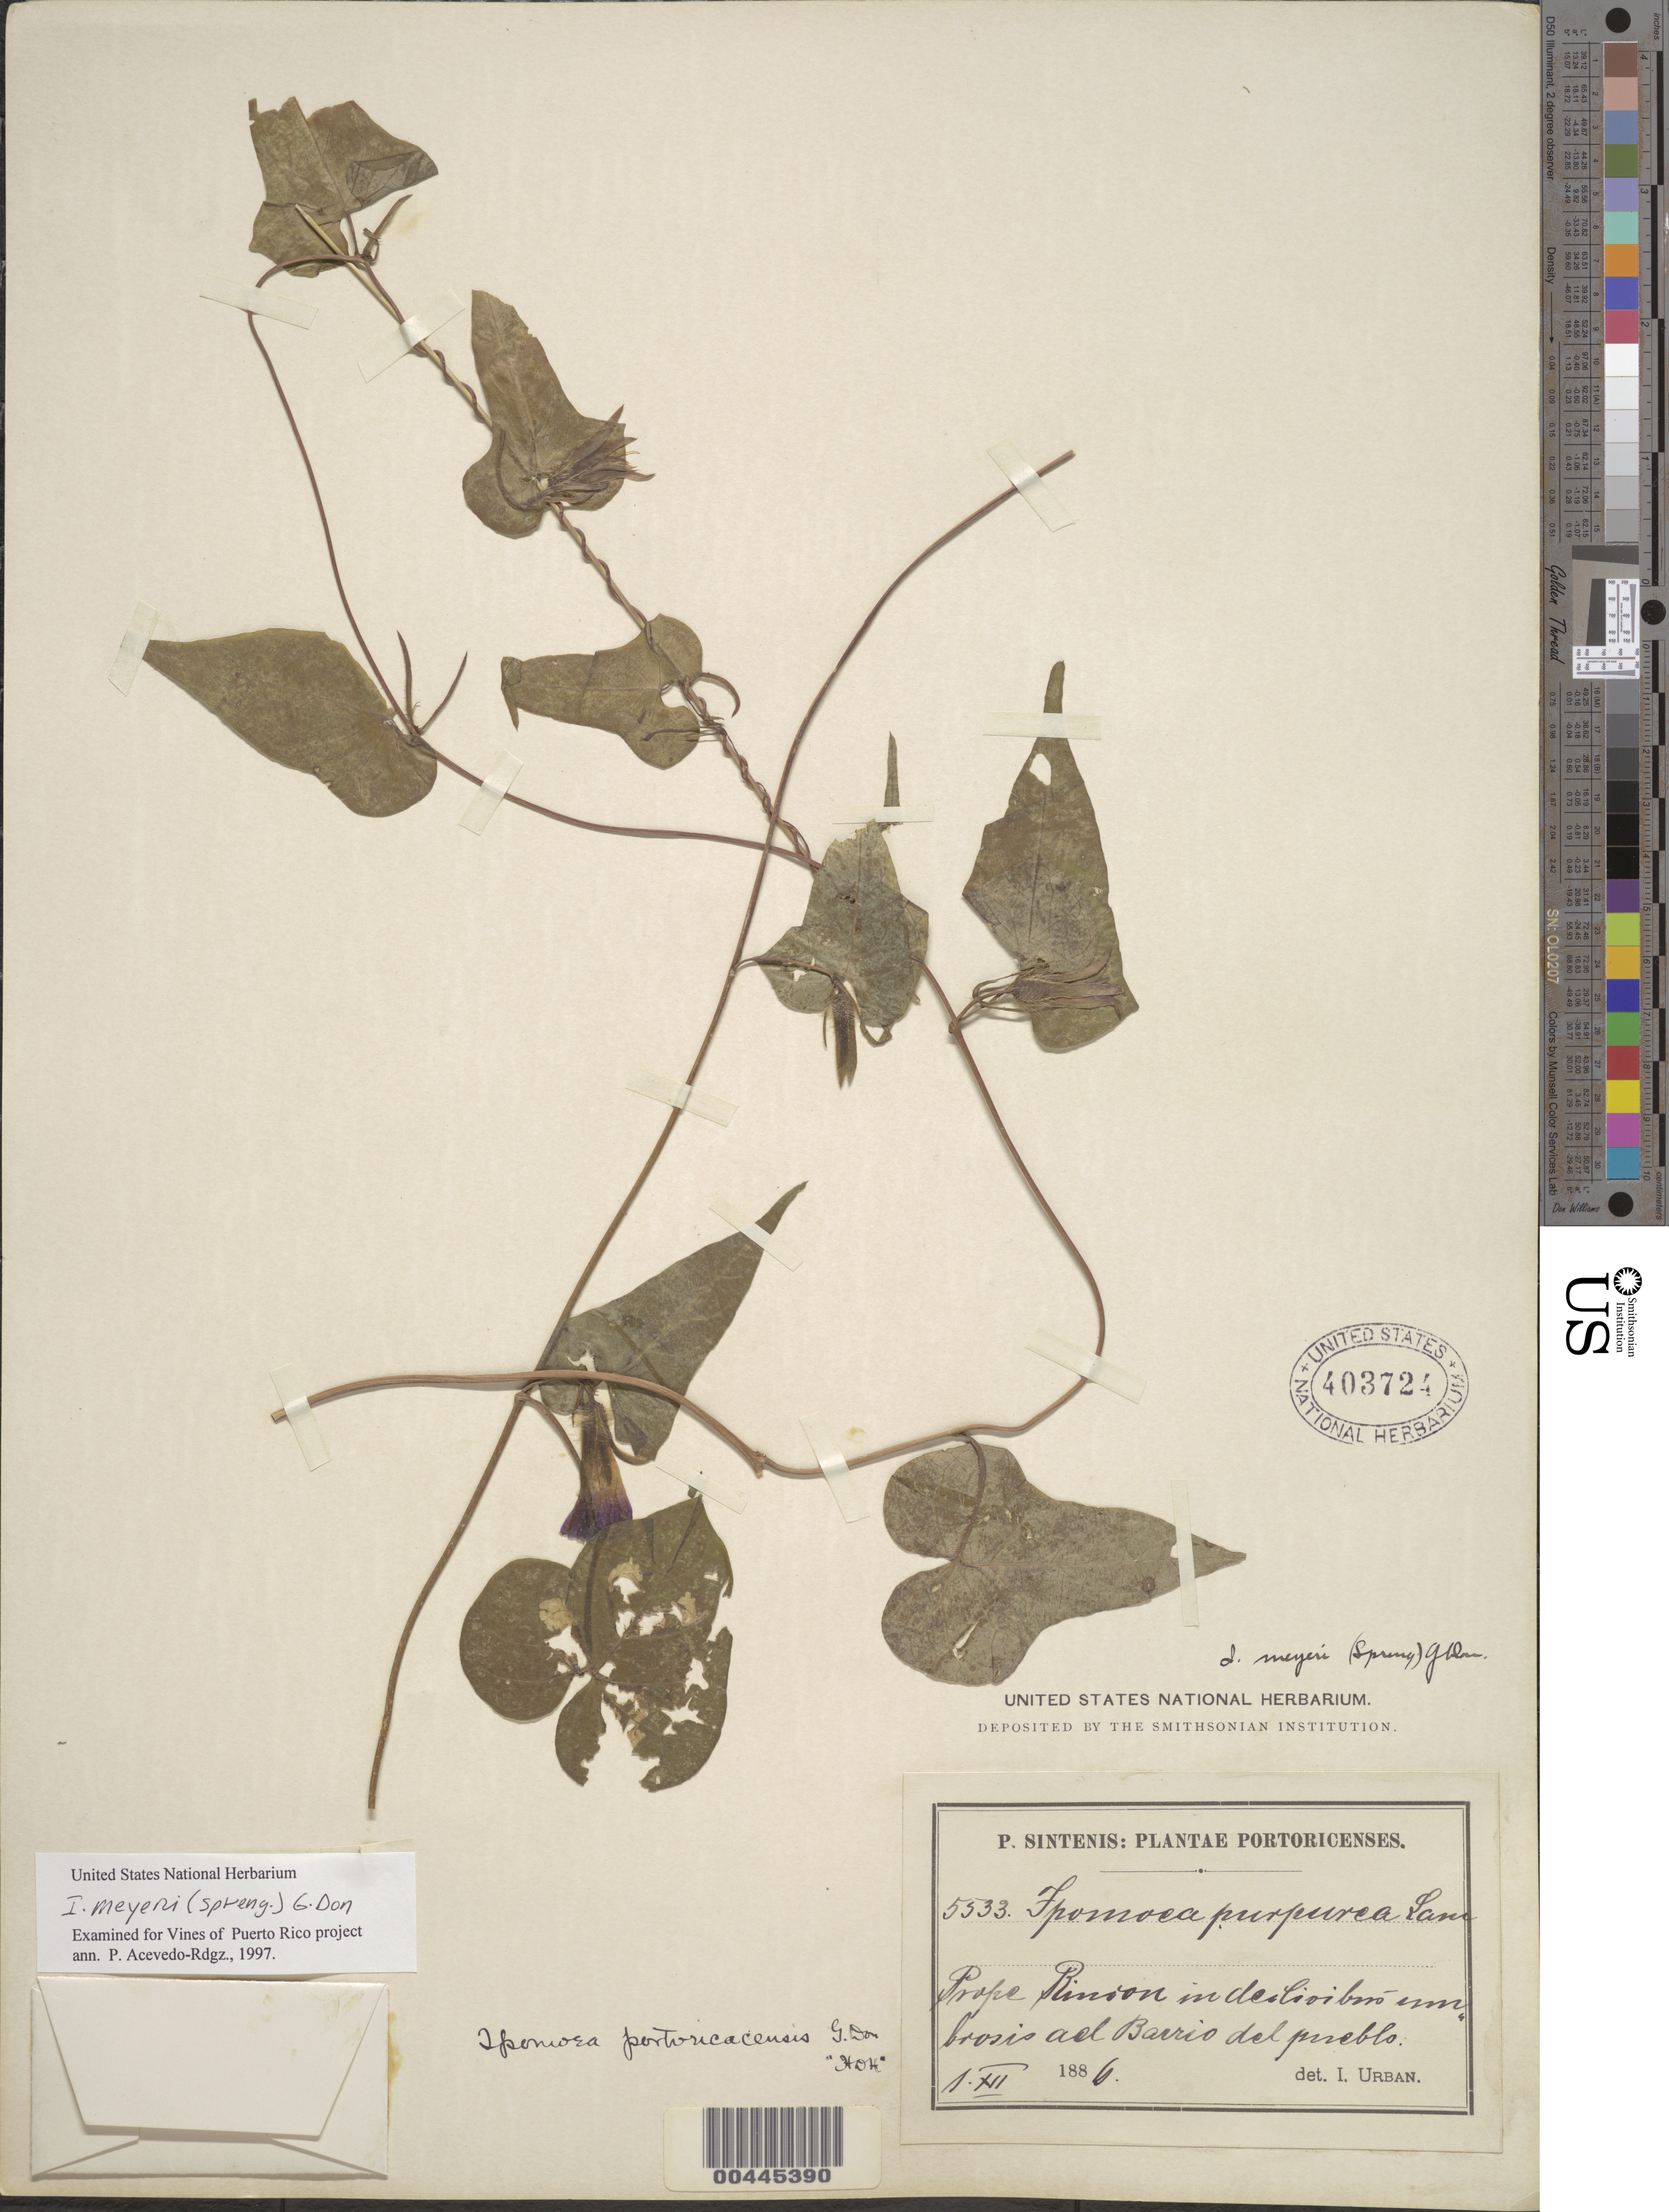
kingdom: Plantae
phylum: Tracheophyta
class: Magnoliopsida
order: Solanales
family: Convolvulaceae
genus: Ipomoea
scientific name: Ipomoea meyeri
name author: (Spreng.) G. Don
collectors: P. Sintenis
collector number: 5533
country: Puerto Rico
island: Greater Antilles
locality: Prope Rincon. In destioibus umbrosis ad Barrio del pueblo.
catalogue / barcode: US 403724